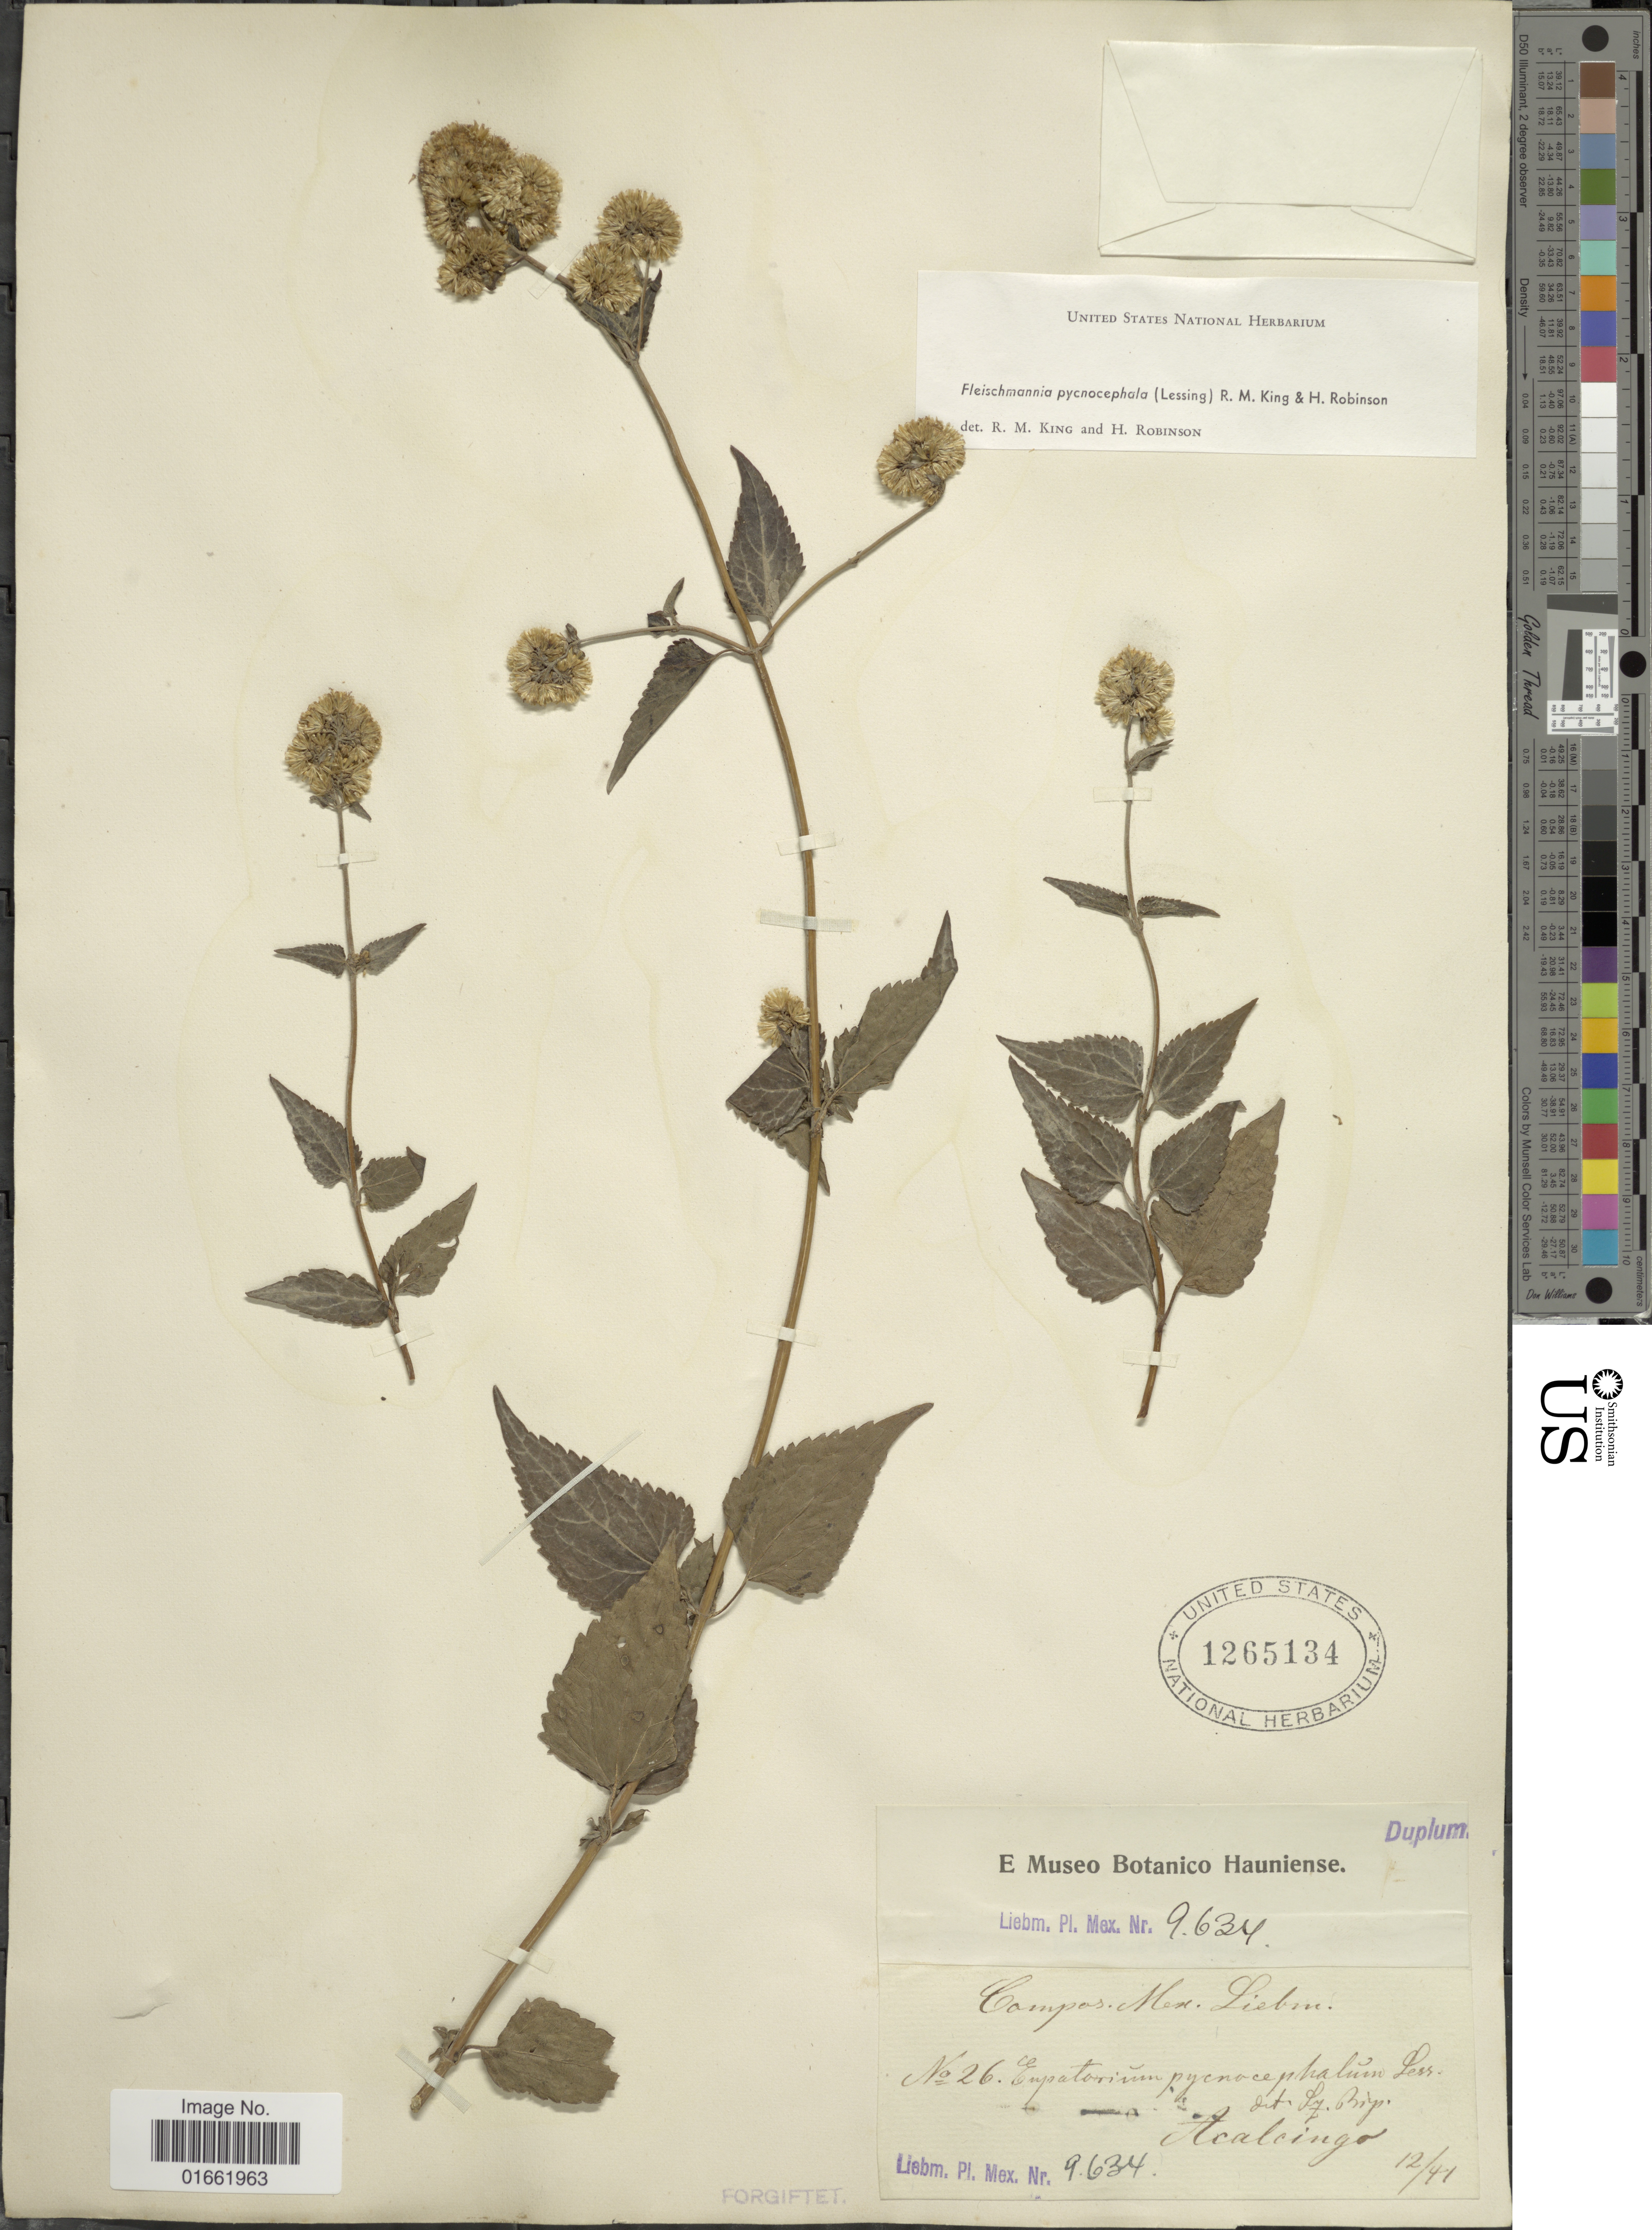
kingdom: Plantae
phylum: Tracheophyta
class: Magnoliopsida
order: Asterales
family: Asteraceae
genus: Fleischmannia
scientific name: Fleischmannia pycnocephala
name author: (Less.) R.M. King & H. Rob.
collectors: Liebmann, --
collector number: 9634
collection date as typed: Transcribed d/m/y: /12/41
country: Mexico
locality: Acalcingo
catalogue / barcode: US 1265134